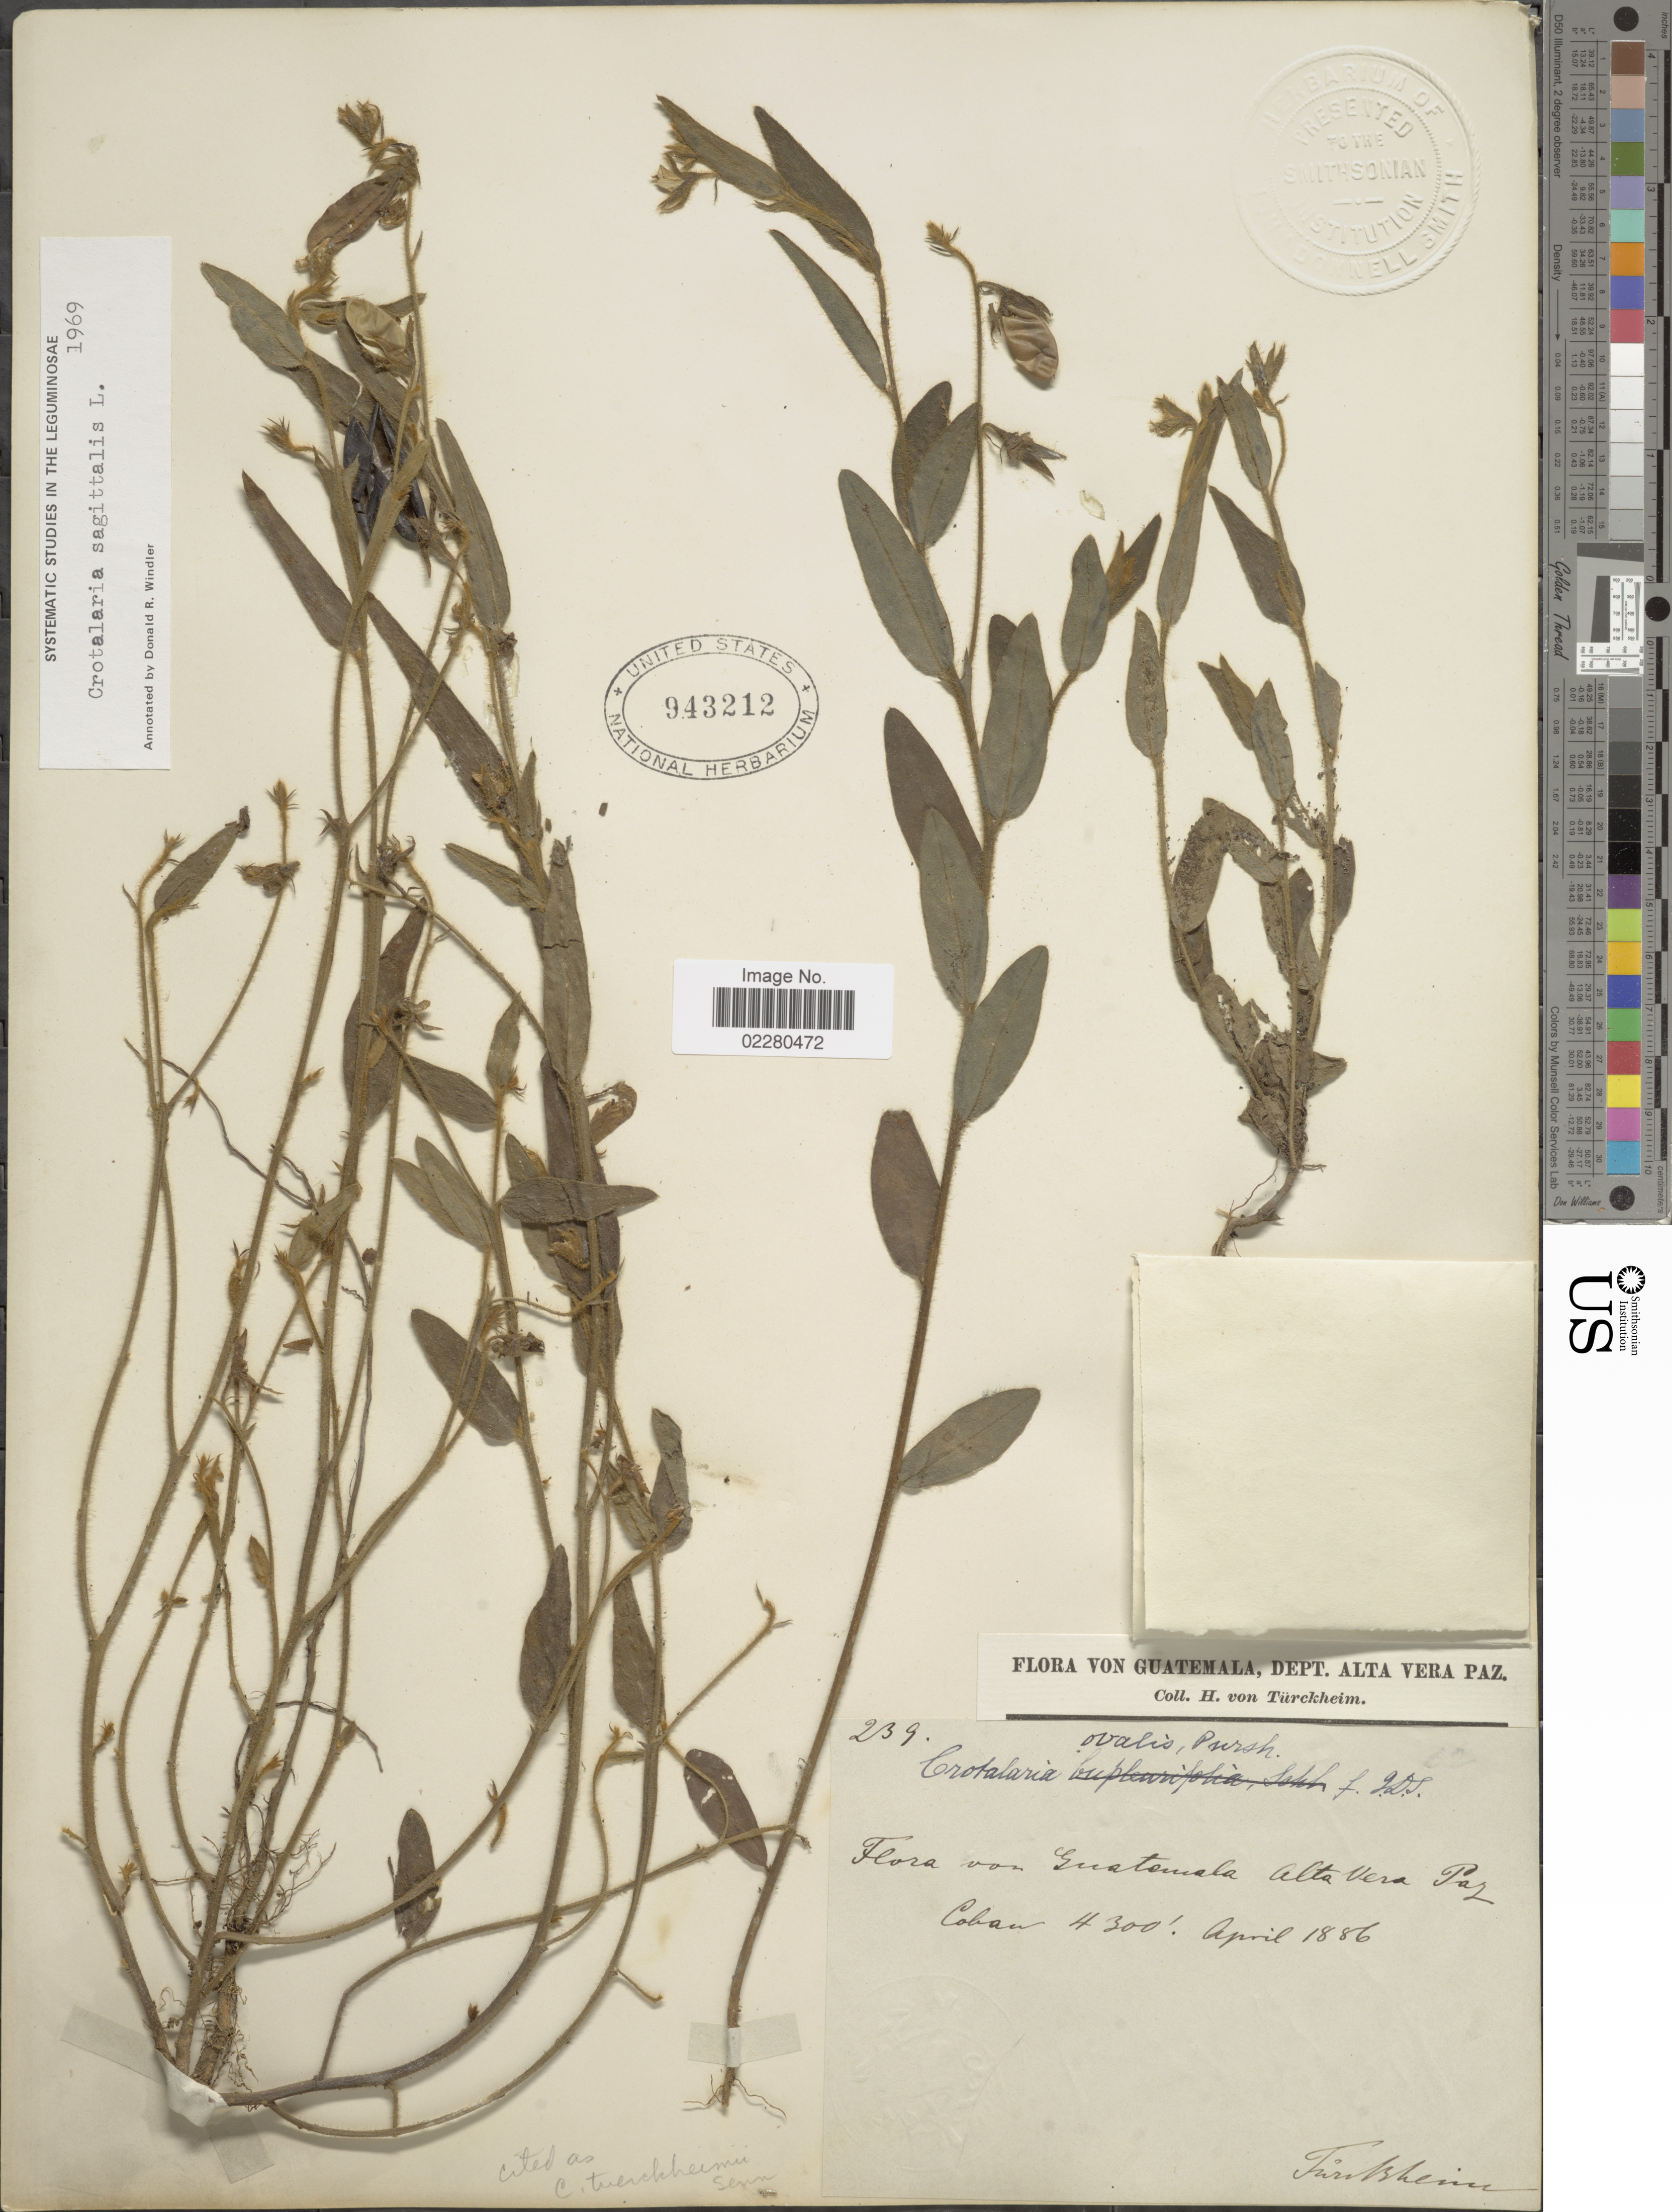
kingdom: Plantae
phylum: Tracheophyta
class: Magnoliopsida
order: Fabales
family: Fabaceae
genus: Crotalaria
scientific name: Crotalaria sagittalis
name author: L.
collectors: H. von Türckheim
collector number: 239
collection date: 1886-04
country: Guatemala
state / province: Alta Verapaz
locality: Coban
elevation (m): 1311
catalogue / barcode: US 943212